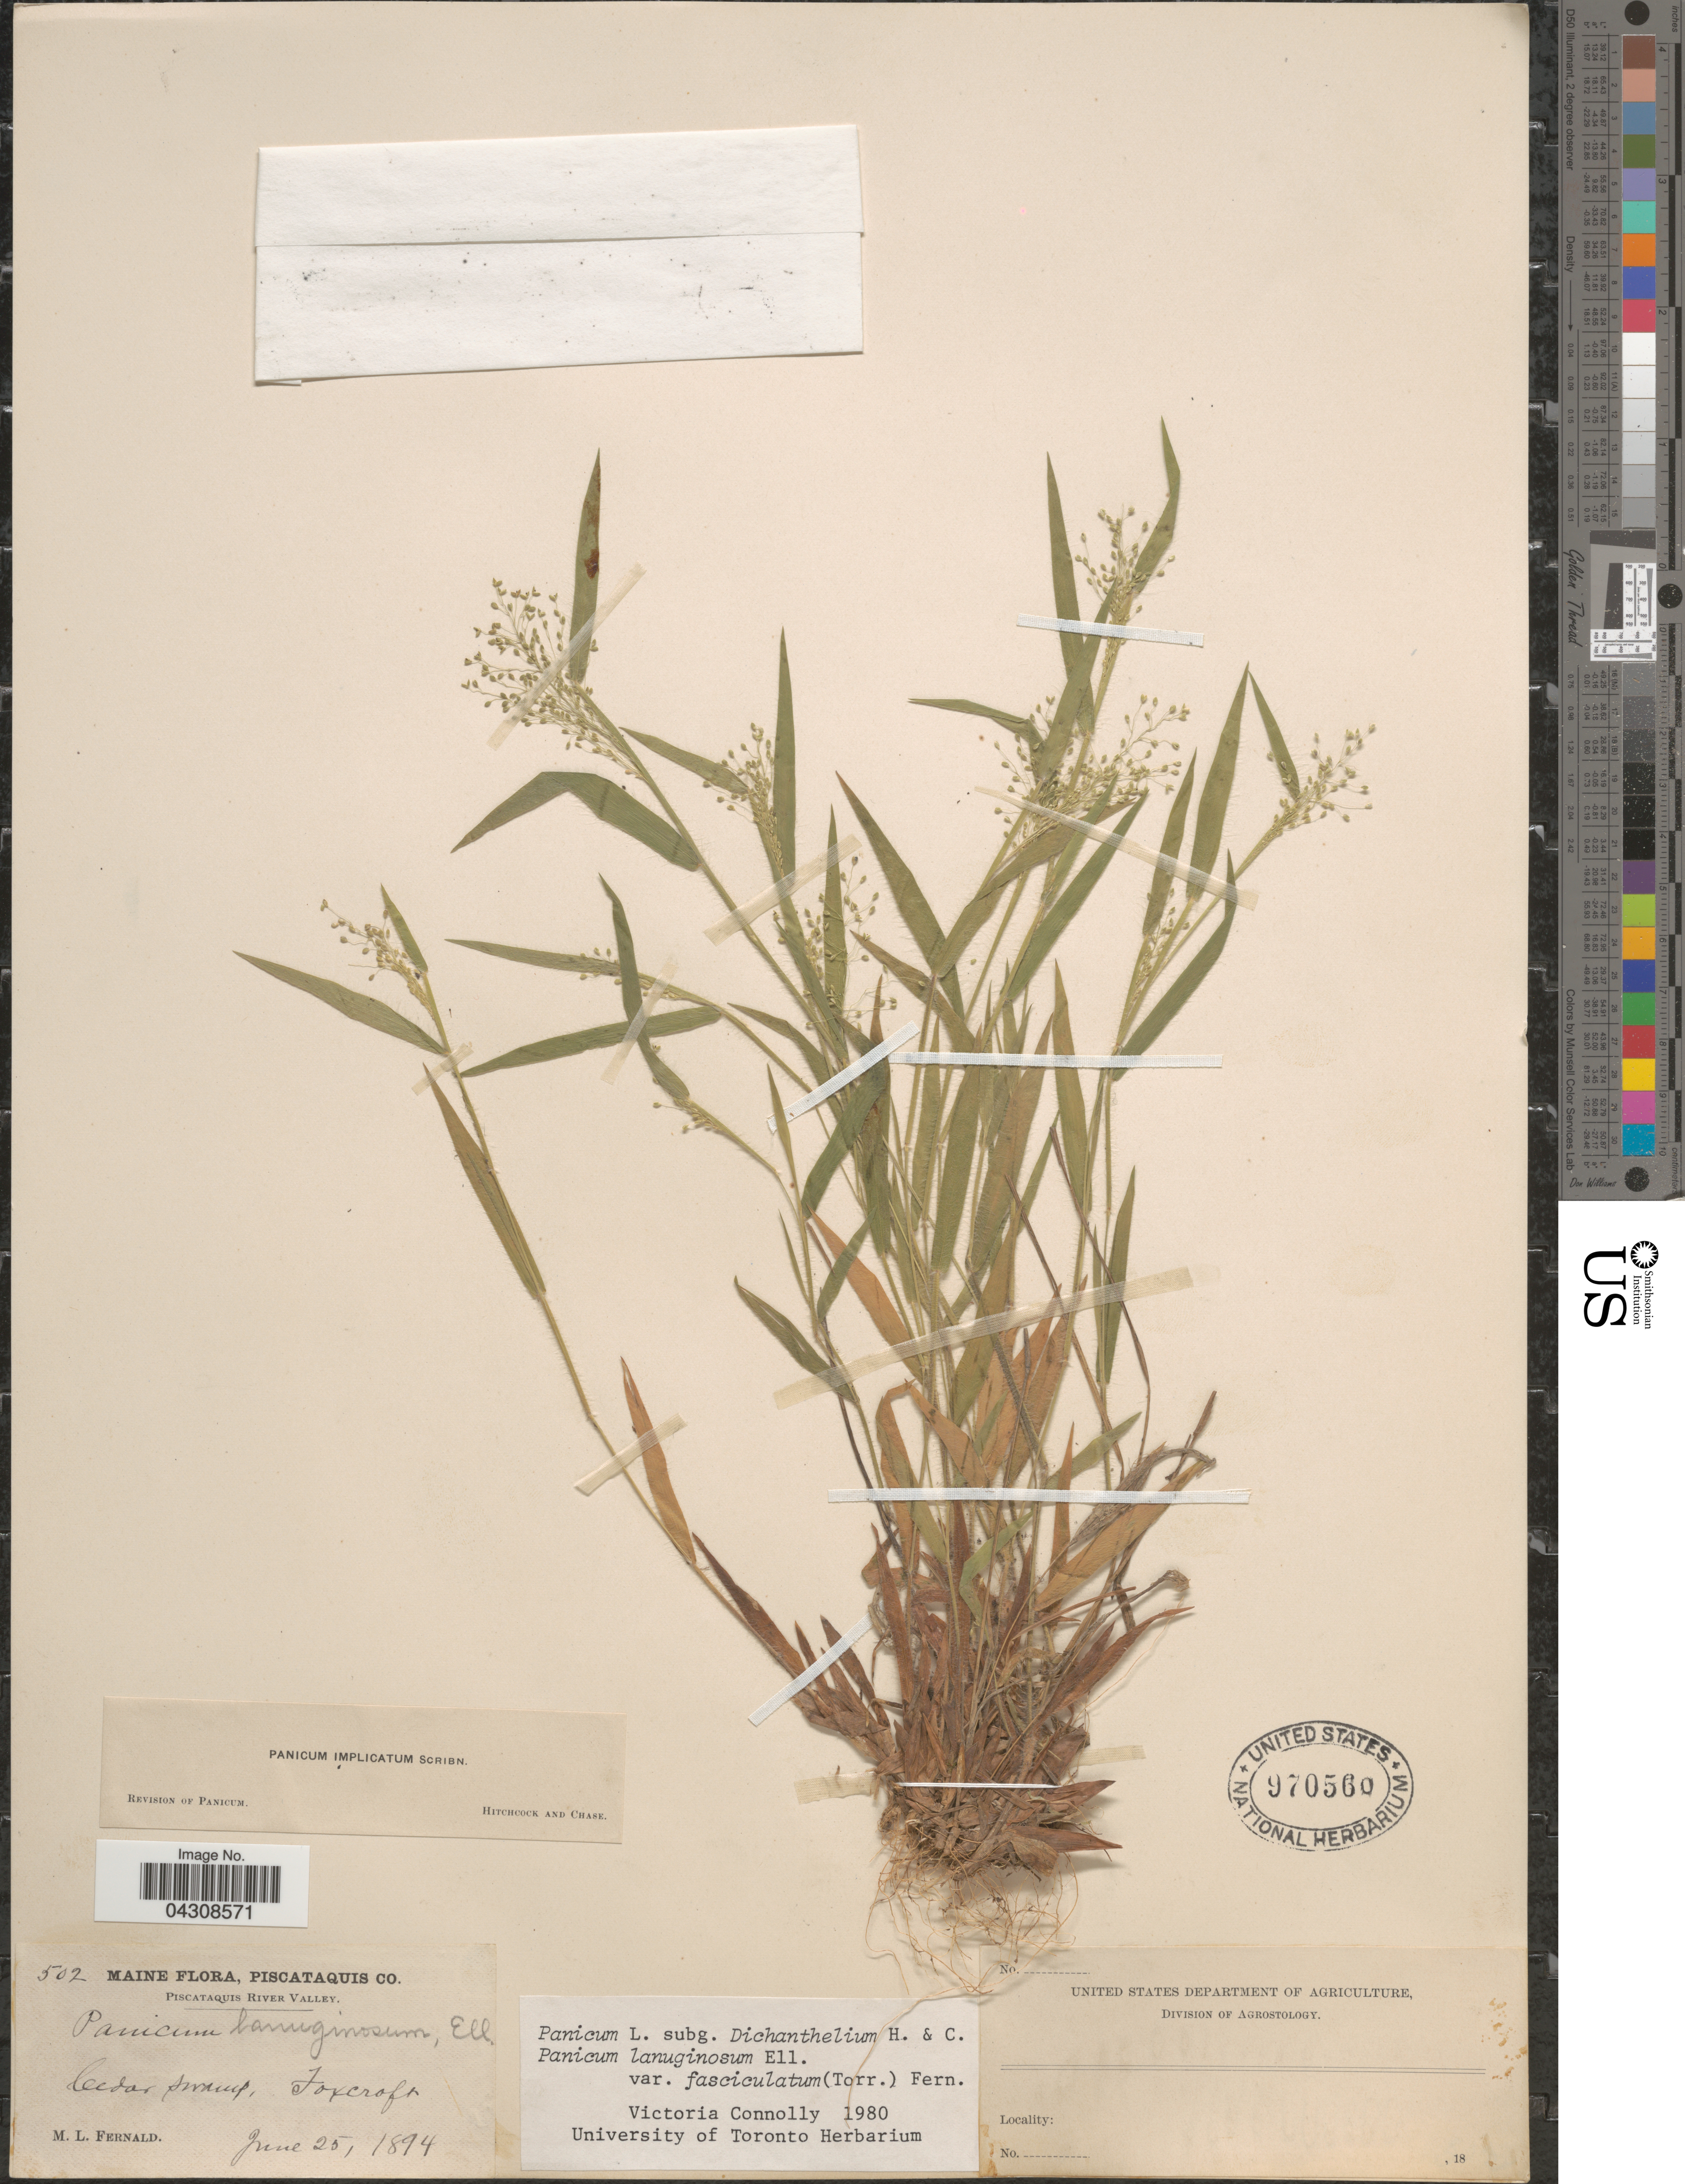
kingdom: Plantae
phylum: Tracheophyta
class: Liliopsida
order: Poales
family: Poaceae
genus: Dichanthelium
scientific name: Dichanthelium acuminatum var. acuminatum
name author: (Sw.) Gould & C.A. Clark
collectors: M. L. Fernald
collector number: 502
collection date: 1894-06-25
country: United States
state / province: Maine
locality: Piscataquis Co. Piscataquis River Valley. Cedar swamp, Foxcroft.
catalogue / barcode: US 970560